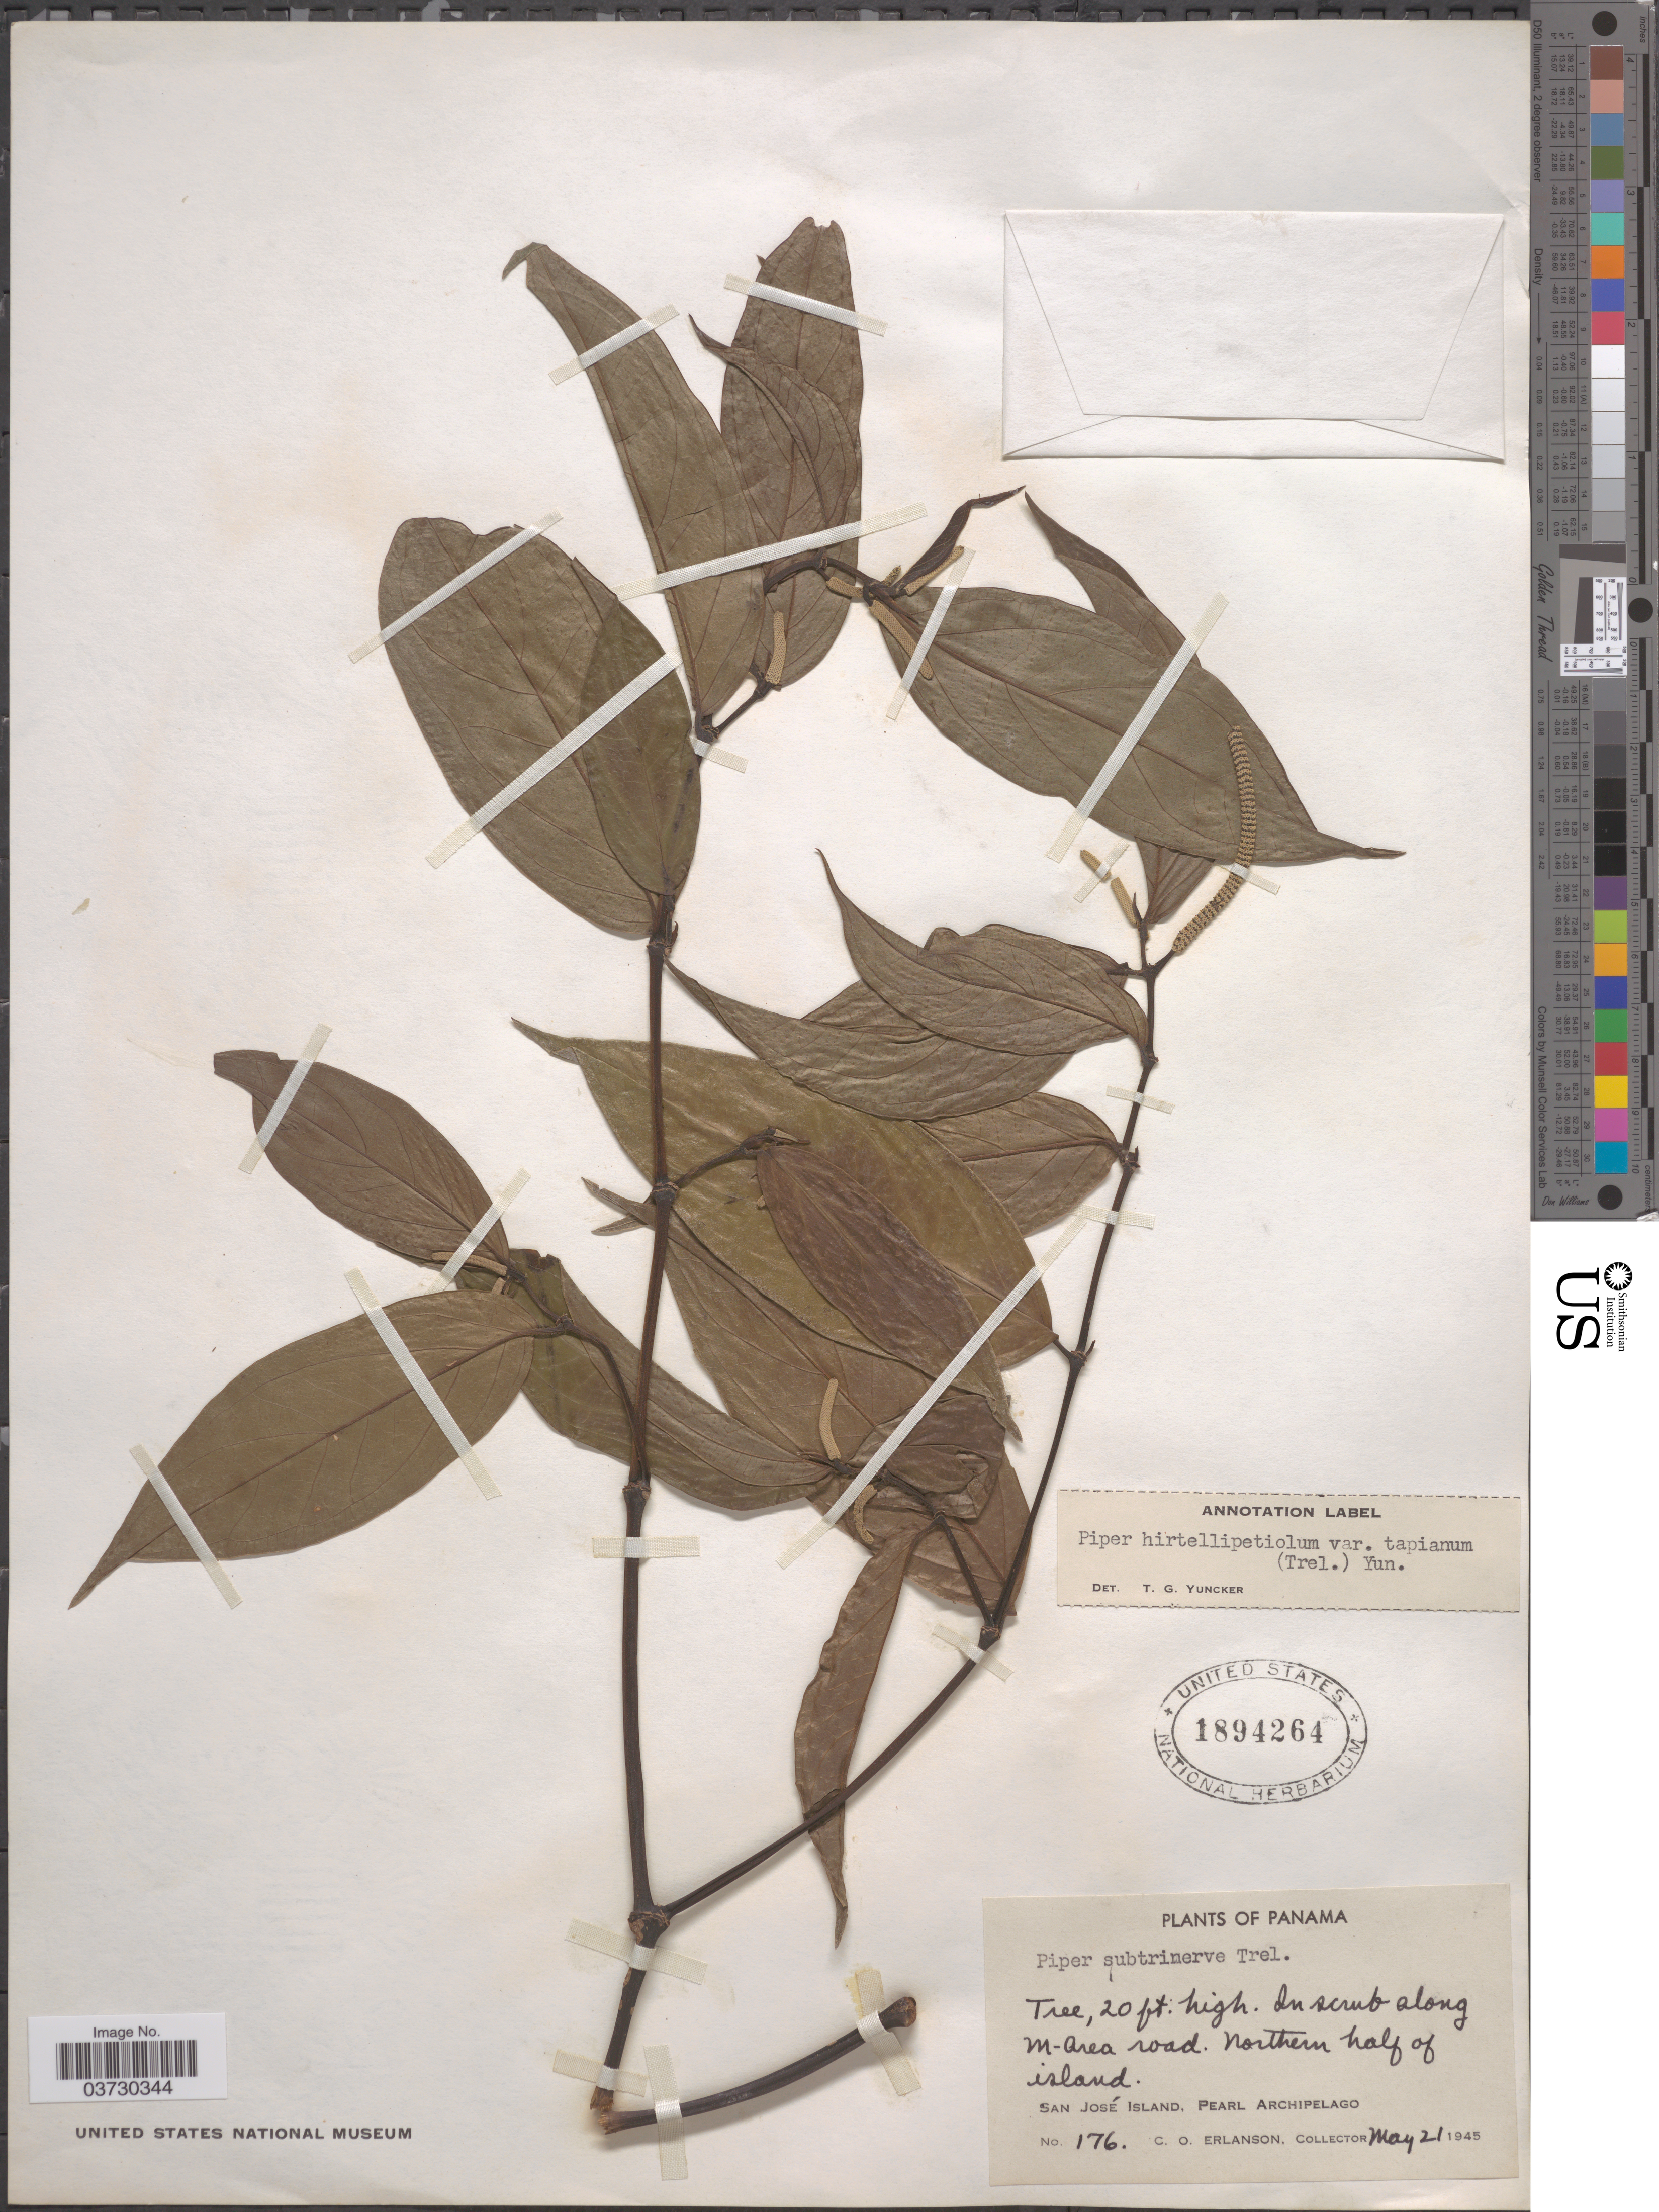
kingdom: Plantae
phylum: Tracheophyta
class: Magnoliopsida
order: Piperales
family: Piperaceae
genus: Piper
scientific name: Piper hirtellipetiolum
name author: C. DC.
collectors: C. O. Erlanson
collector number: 176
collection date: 1945-05-21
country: Panama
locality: M-Area road. Northern half of island. San José Island, Pearl Archipelago.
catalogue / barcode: US 1894264